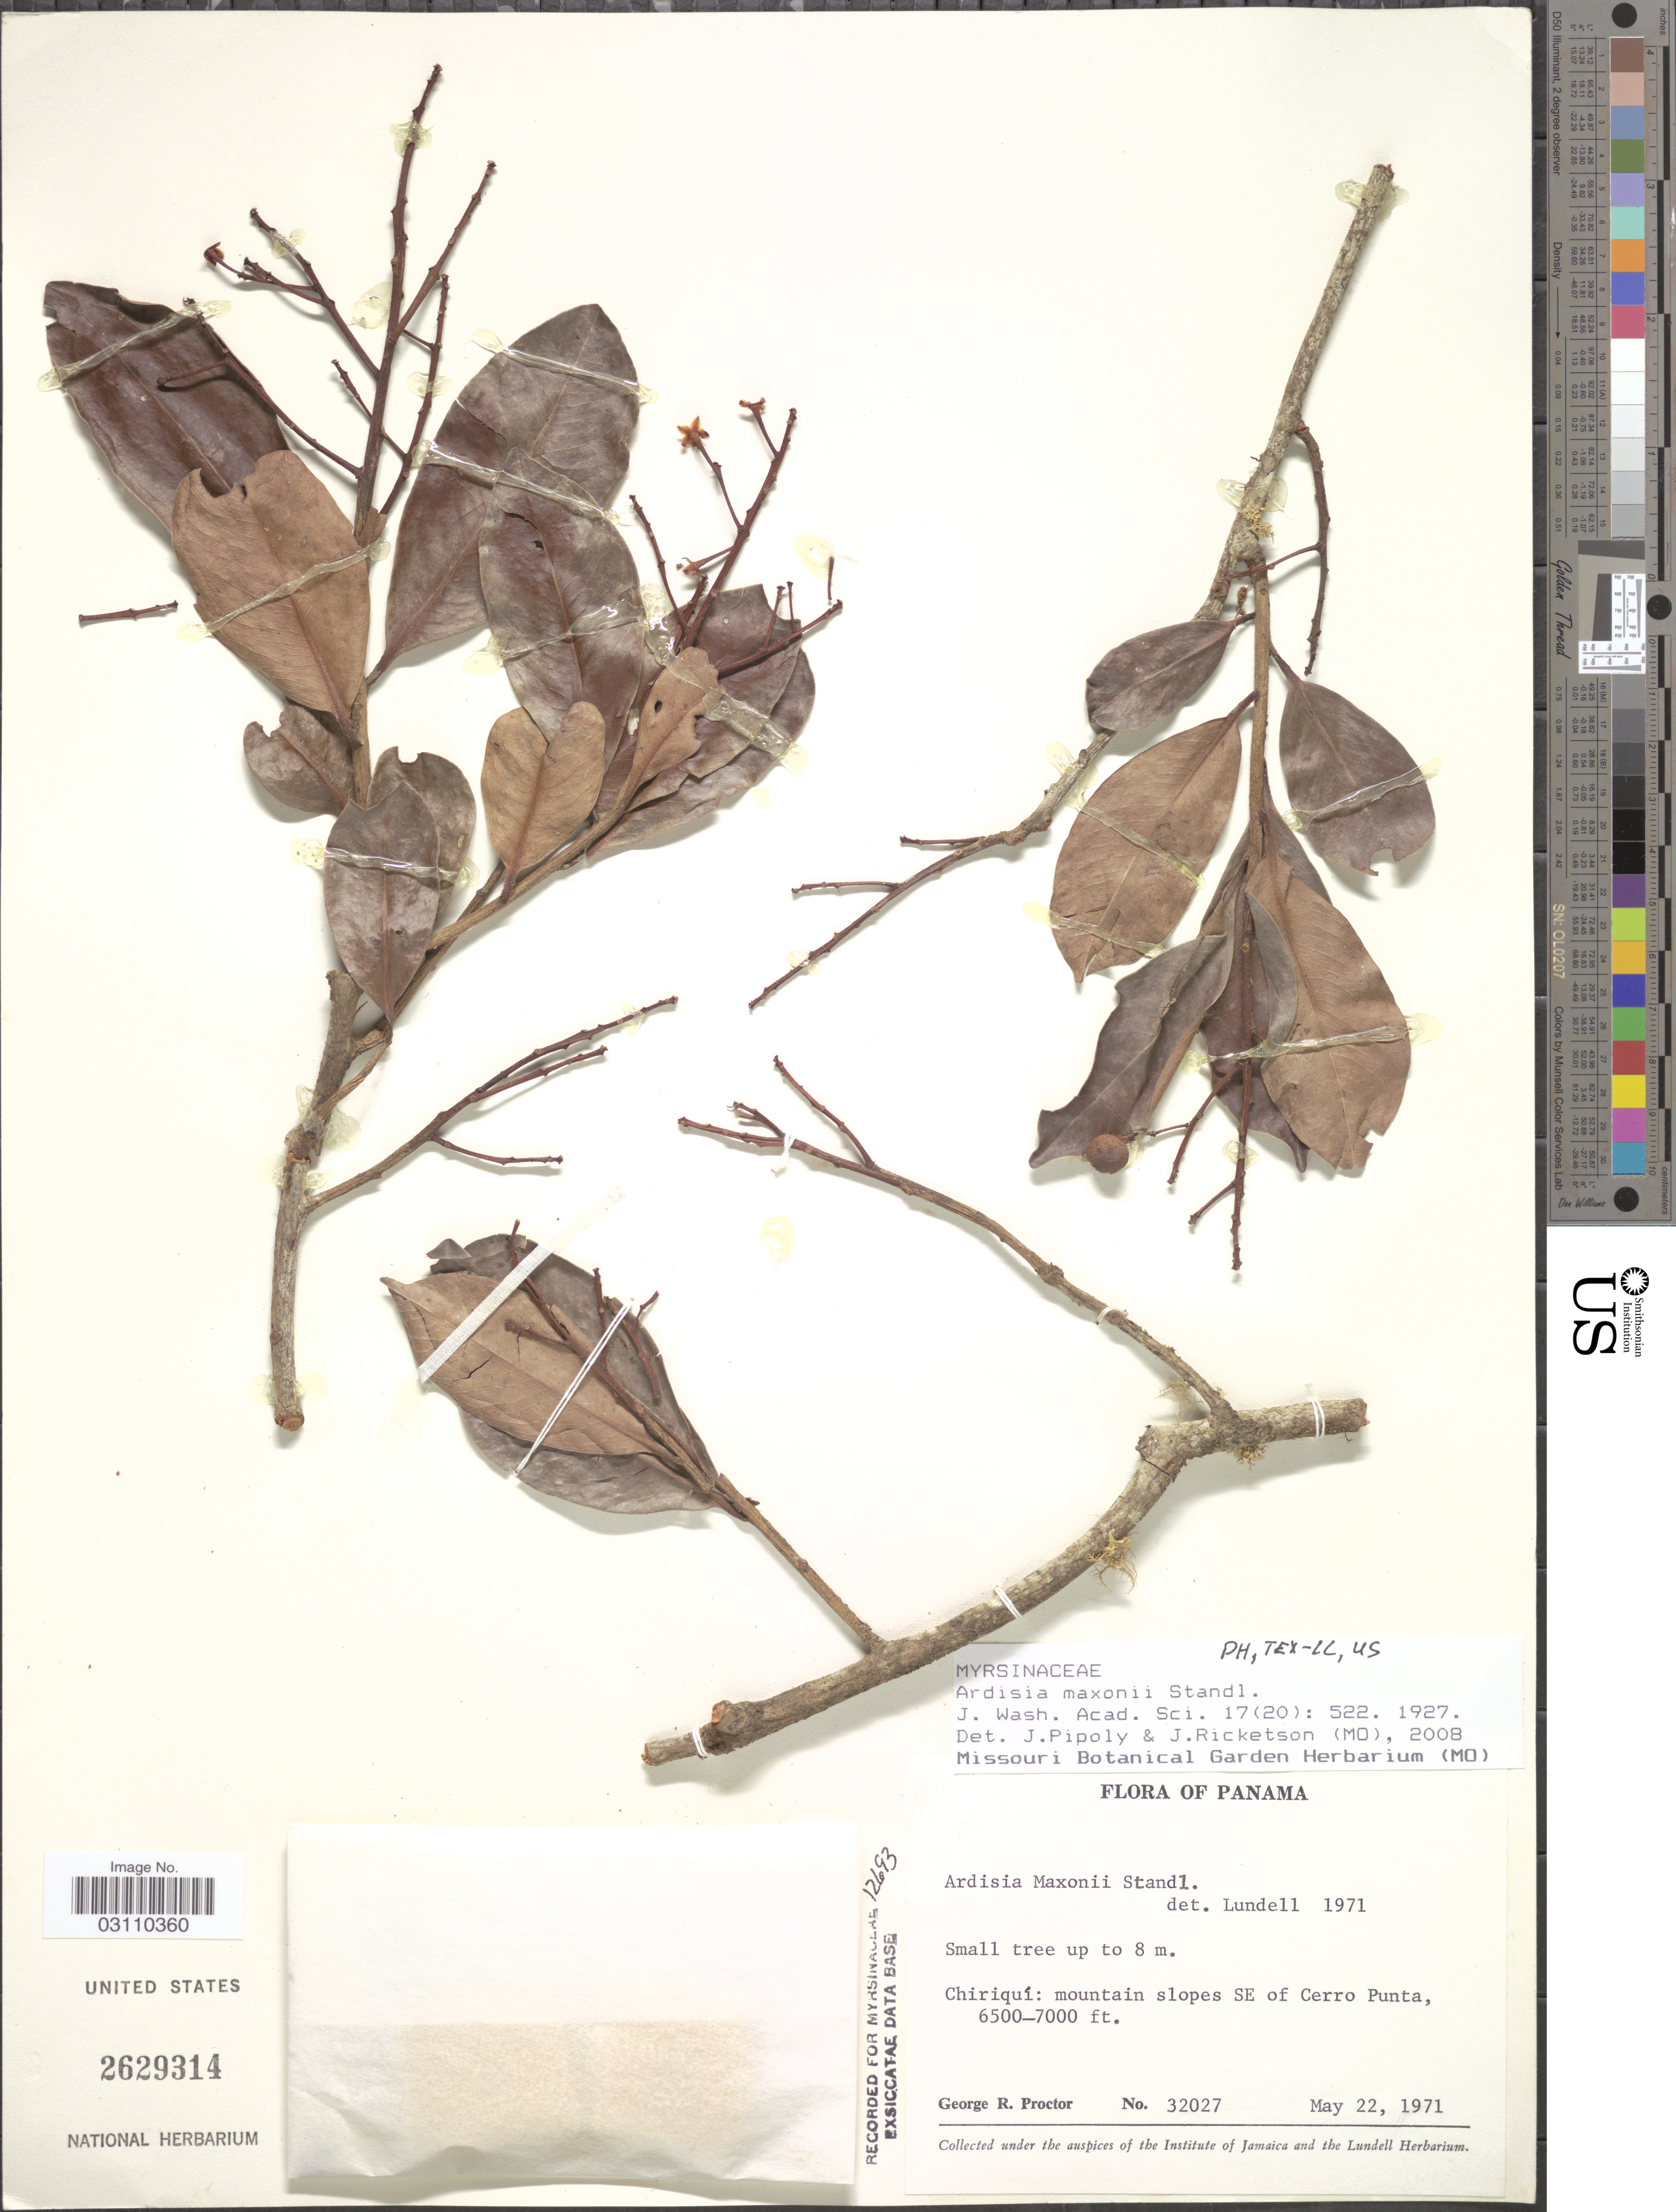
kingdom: Plantae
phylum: Tracheophyta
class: Magnoliopsida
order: Ericales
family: Primulaceae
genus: Ardisia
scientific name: Ardisia maxonii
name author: Standl.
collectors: G. Proctor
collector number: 32027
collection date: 1971-05-22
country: Panama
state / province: Chiriqui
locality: Mountain slopes SE of Cerro Punta.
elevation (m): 1981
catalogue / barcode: US 2629314